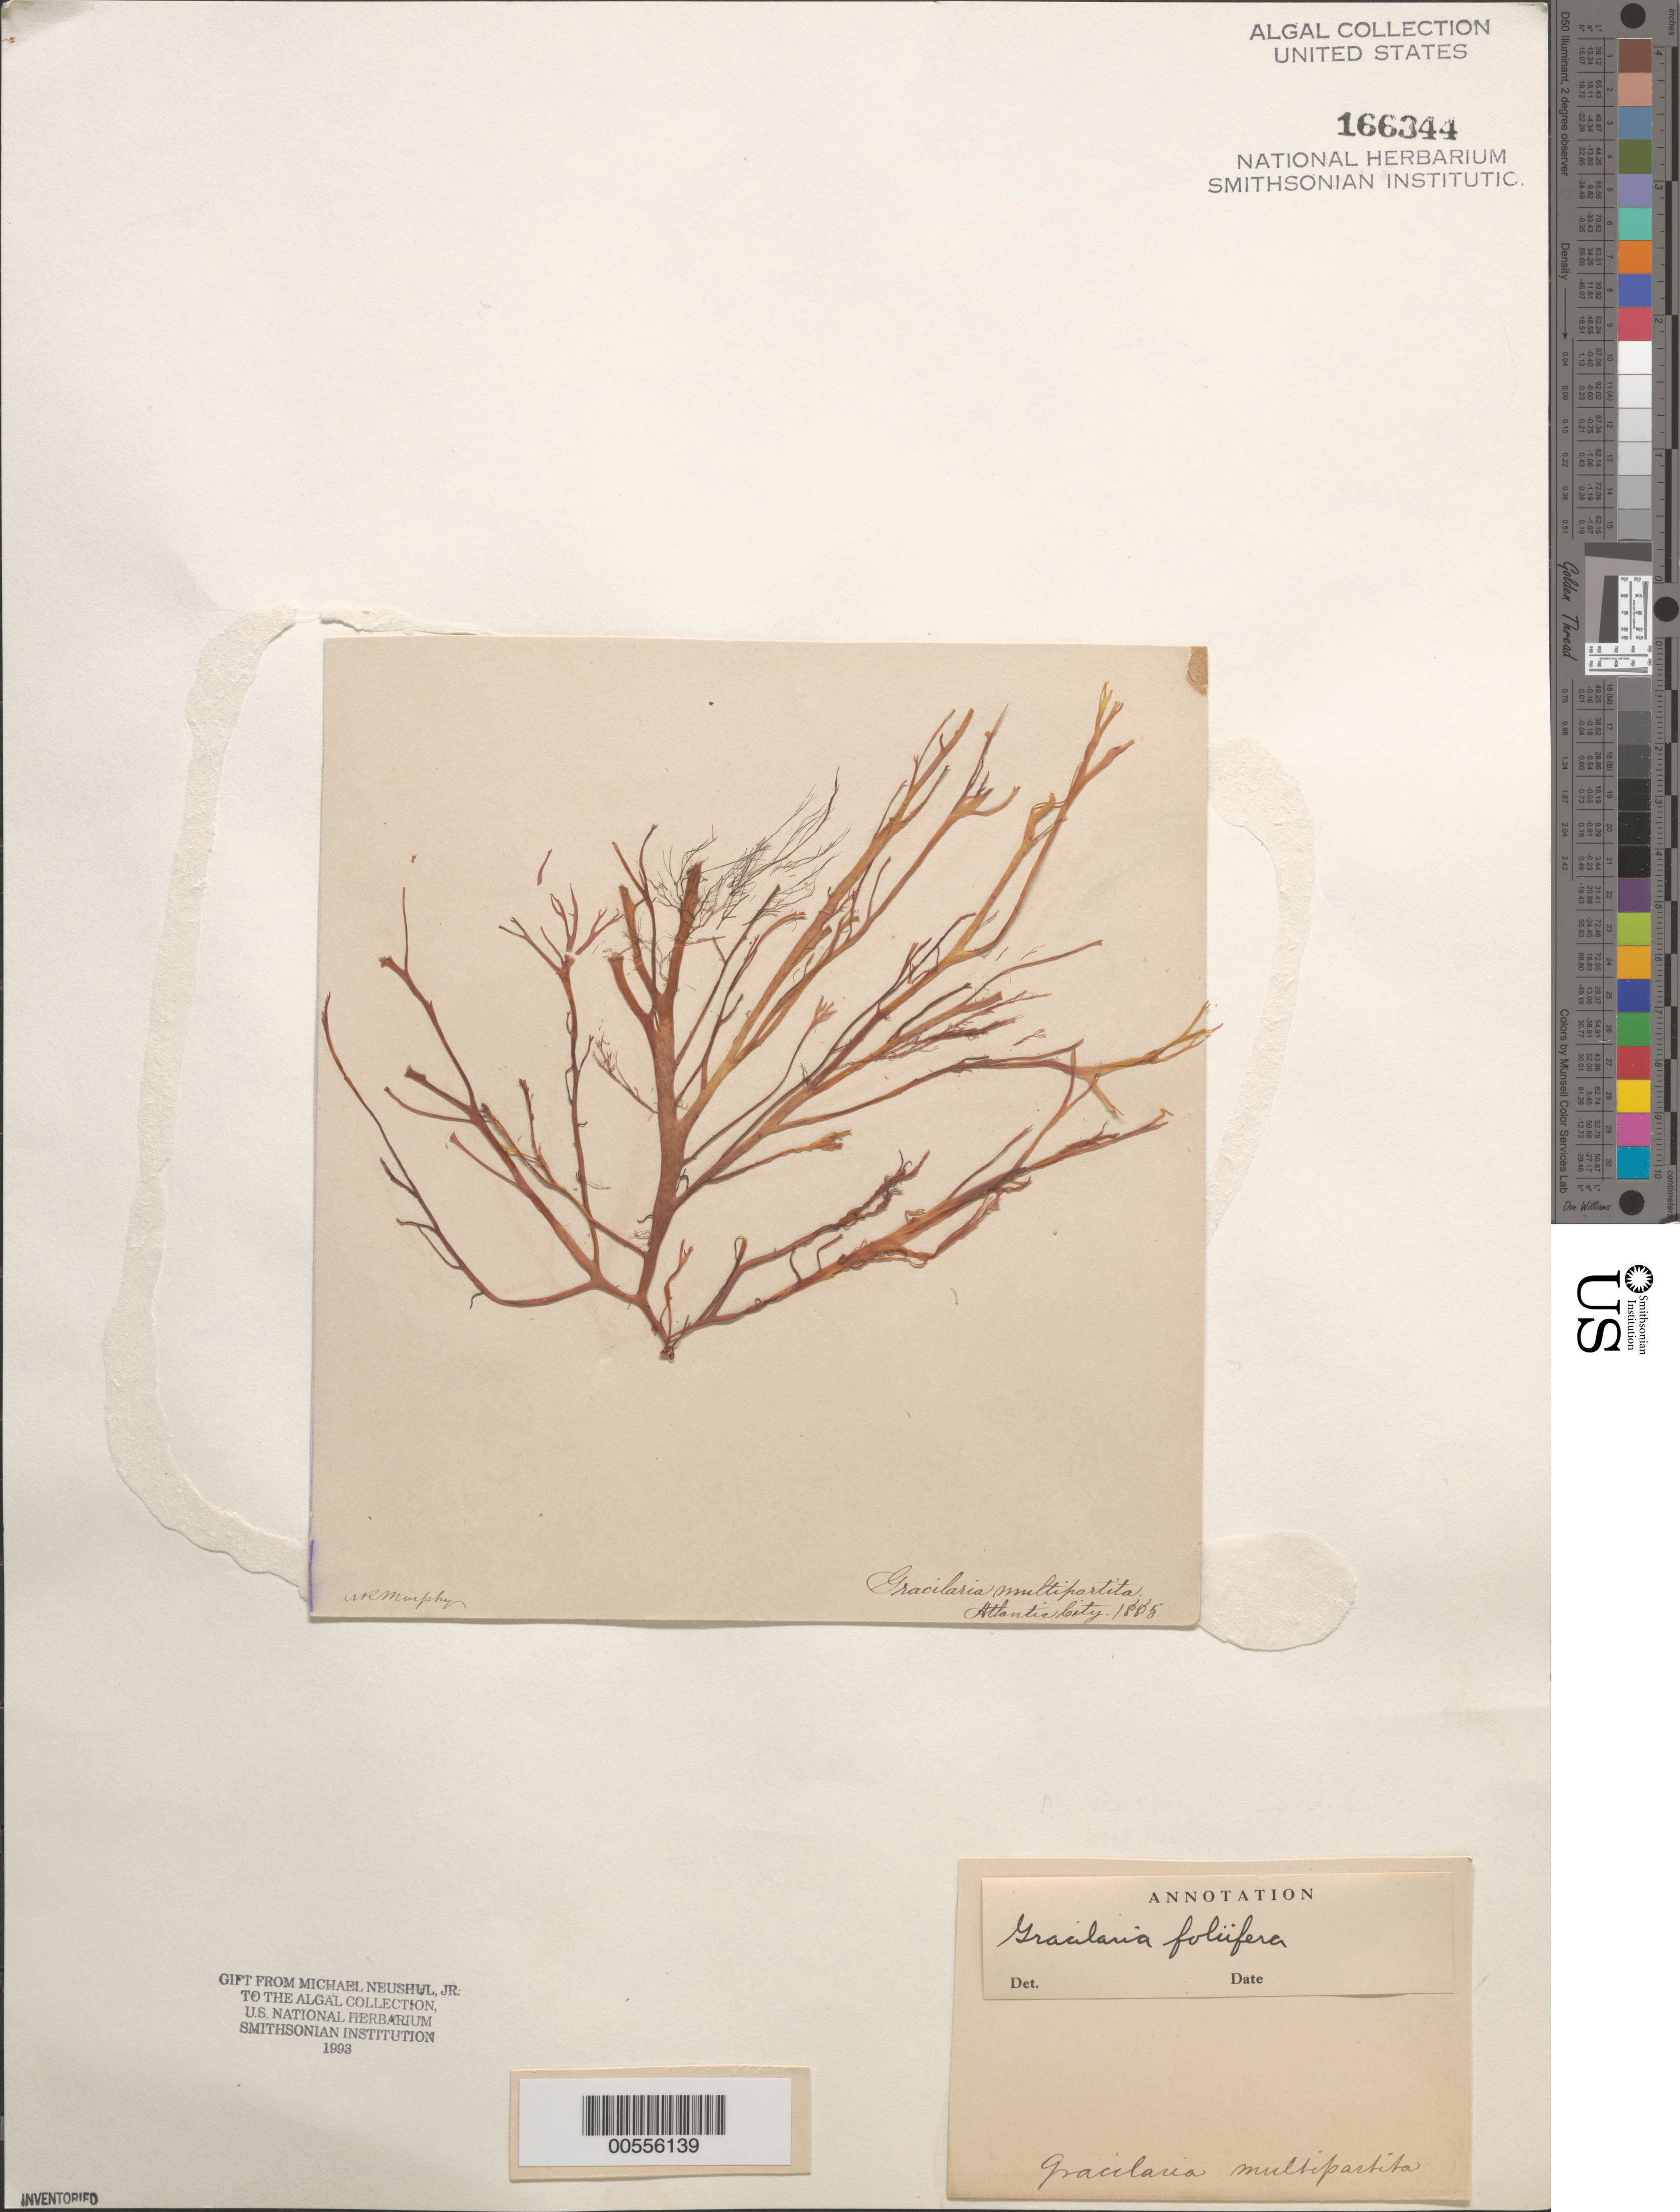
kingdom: Plantae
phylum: Rhodophyta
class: Florideophyceae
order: Gracilariales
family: Gracilariaceae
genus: Gracilaria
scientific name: Gracilaria foliifera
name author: (Forssk.) Børgesen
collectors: A. Murphy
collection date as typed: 1885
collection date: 1885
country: United States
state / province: New Jersey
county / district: Atlantic County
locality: Atlantic City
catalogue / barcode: US 166344